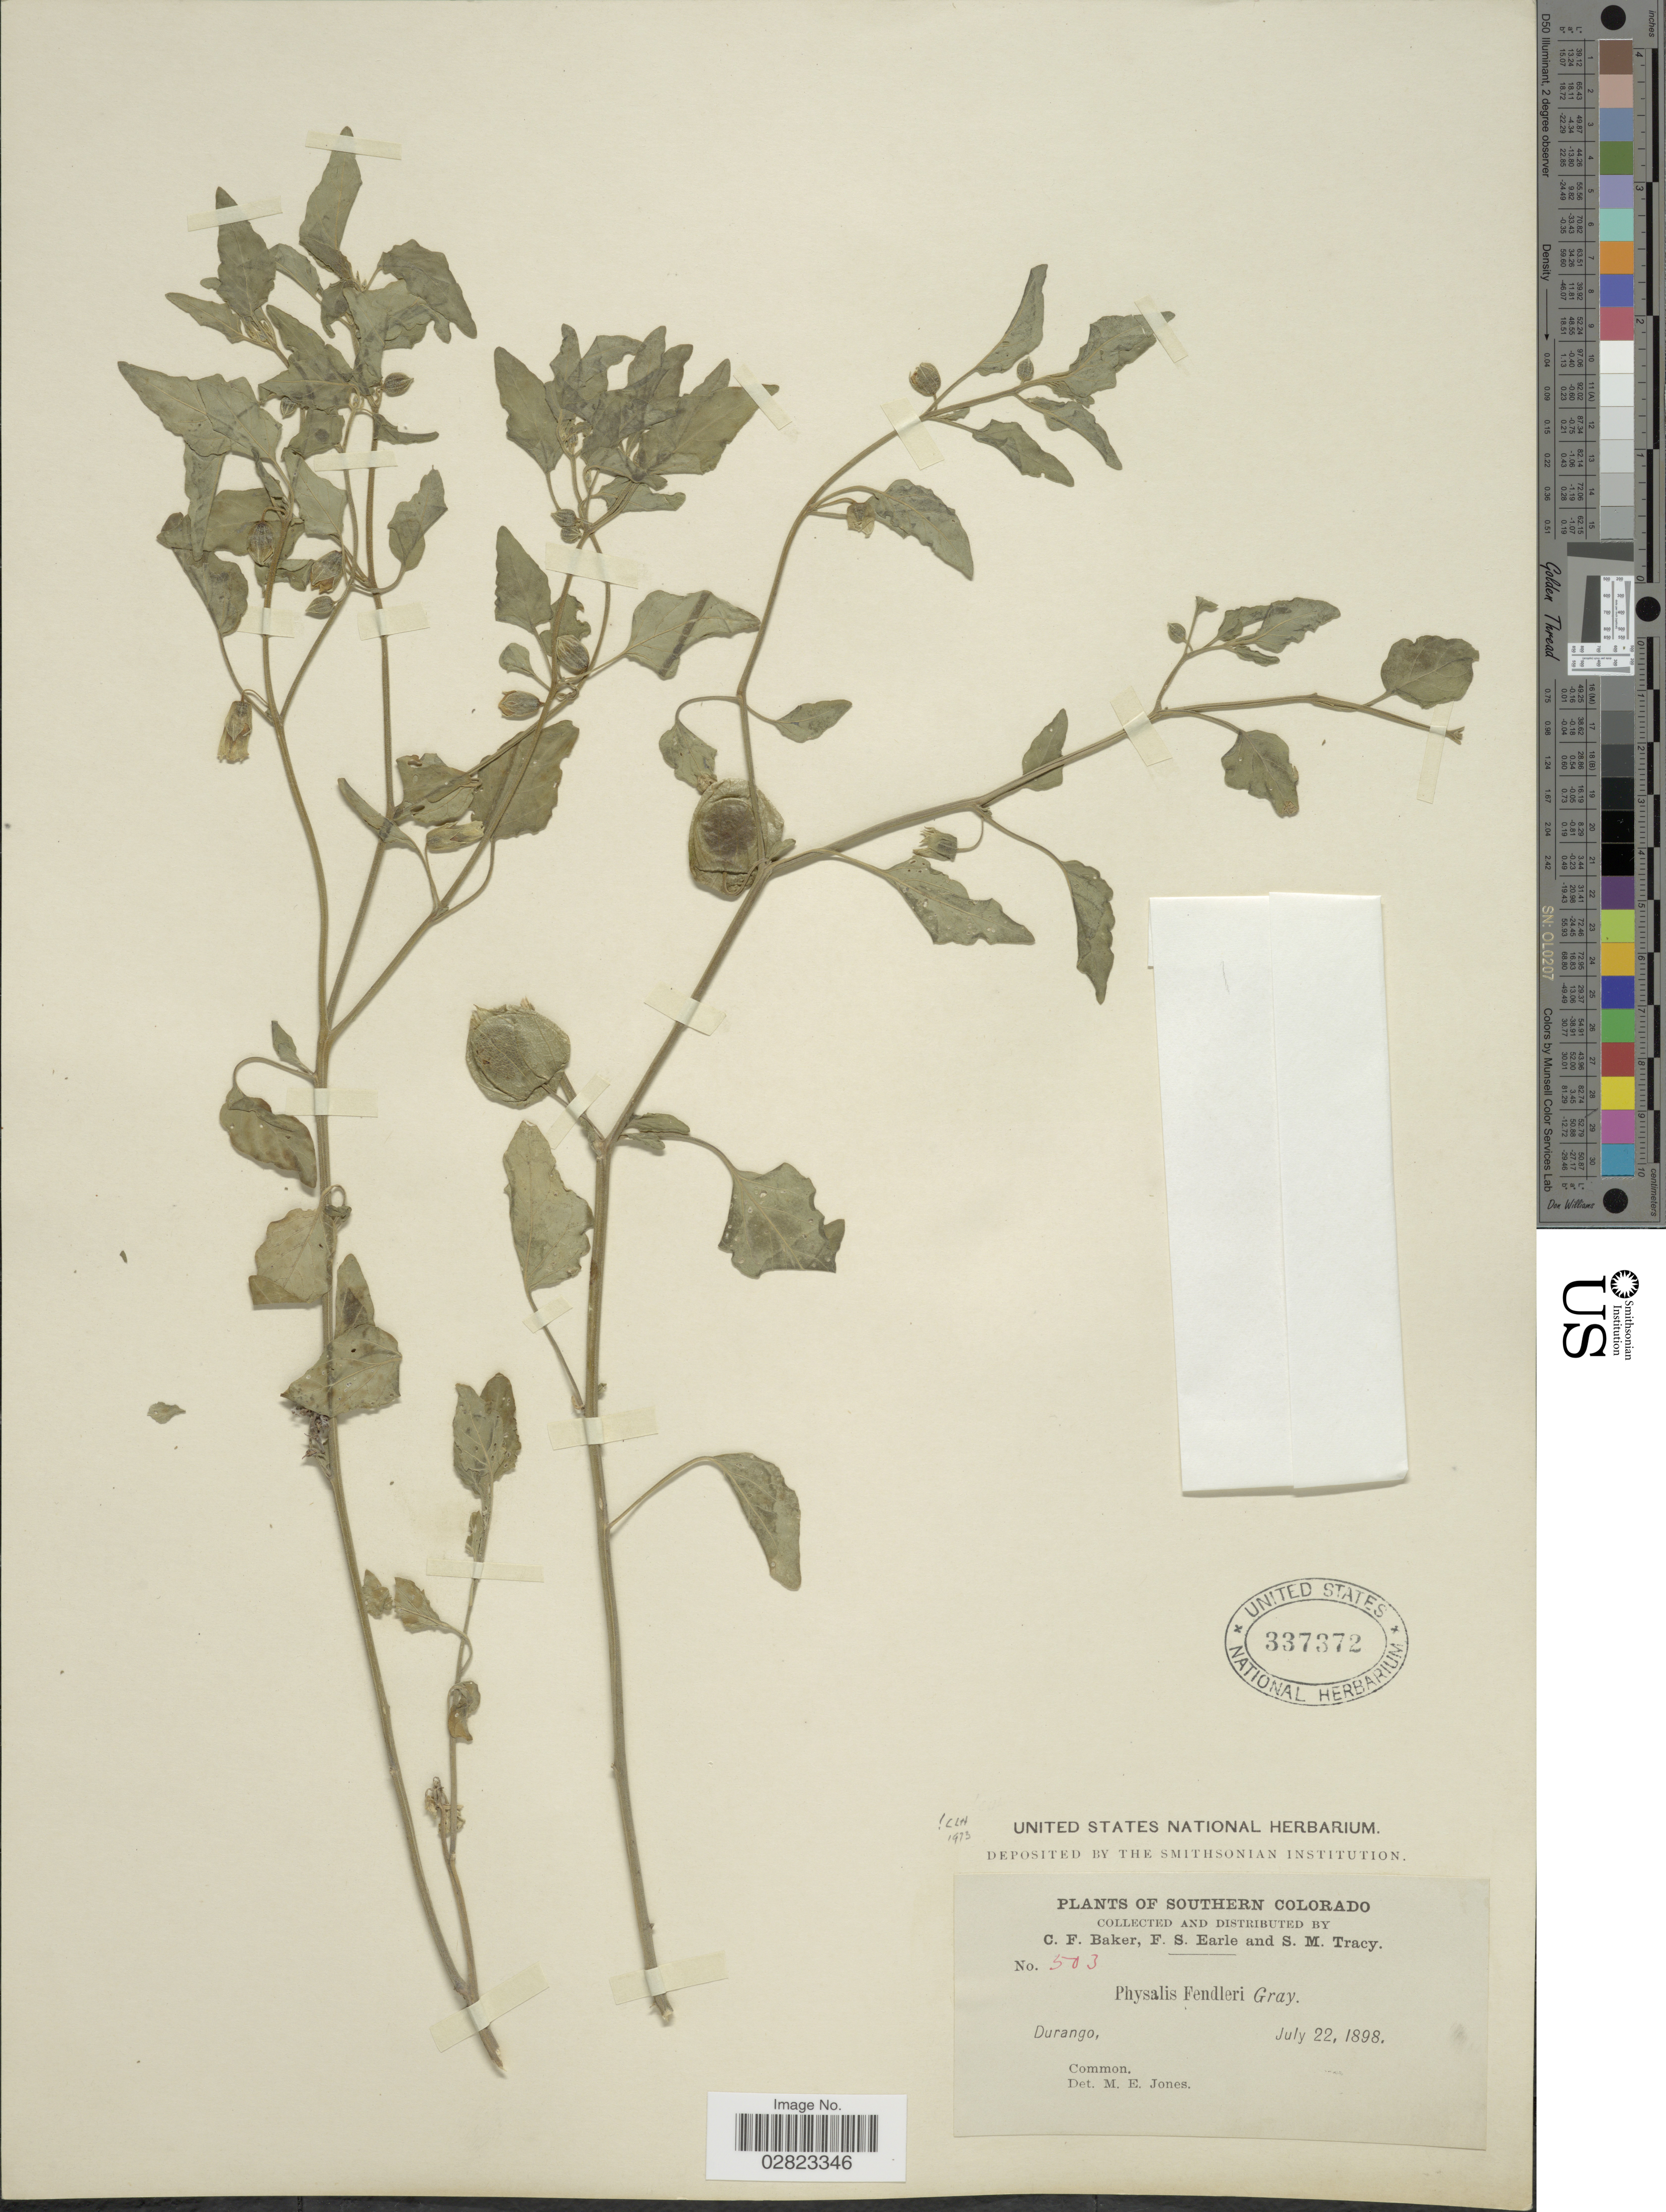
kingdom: Plantae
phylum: Tracheophyta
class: Magnoliopsida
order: Solanales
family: Solanaceae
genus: Physalis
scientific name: Physalis fendleri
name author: A. Gray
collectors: C. F. Baker, F. S. Earle & S. M. Tracy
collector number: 503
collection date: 1898-07-22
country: United States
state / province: Colorado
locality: Southern Colorado. Durango.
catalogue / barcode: US 337372